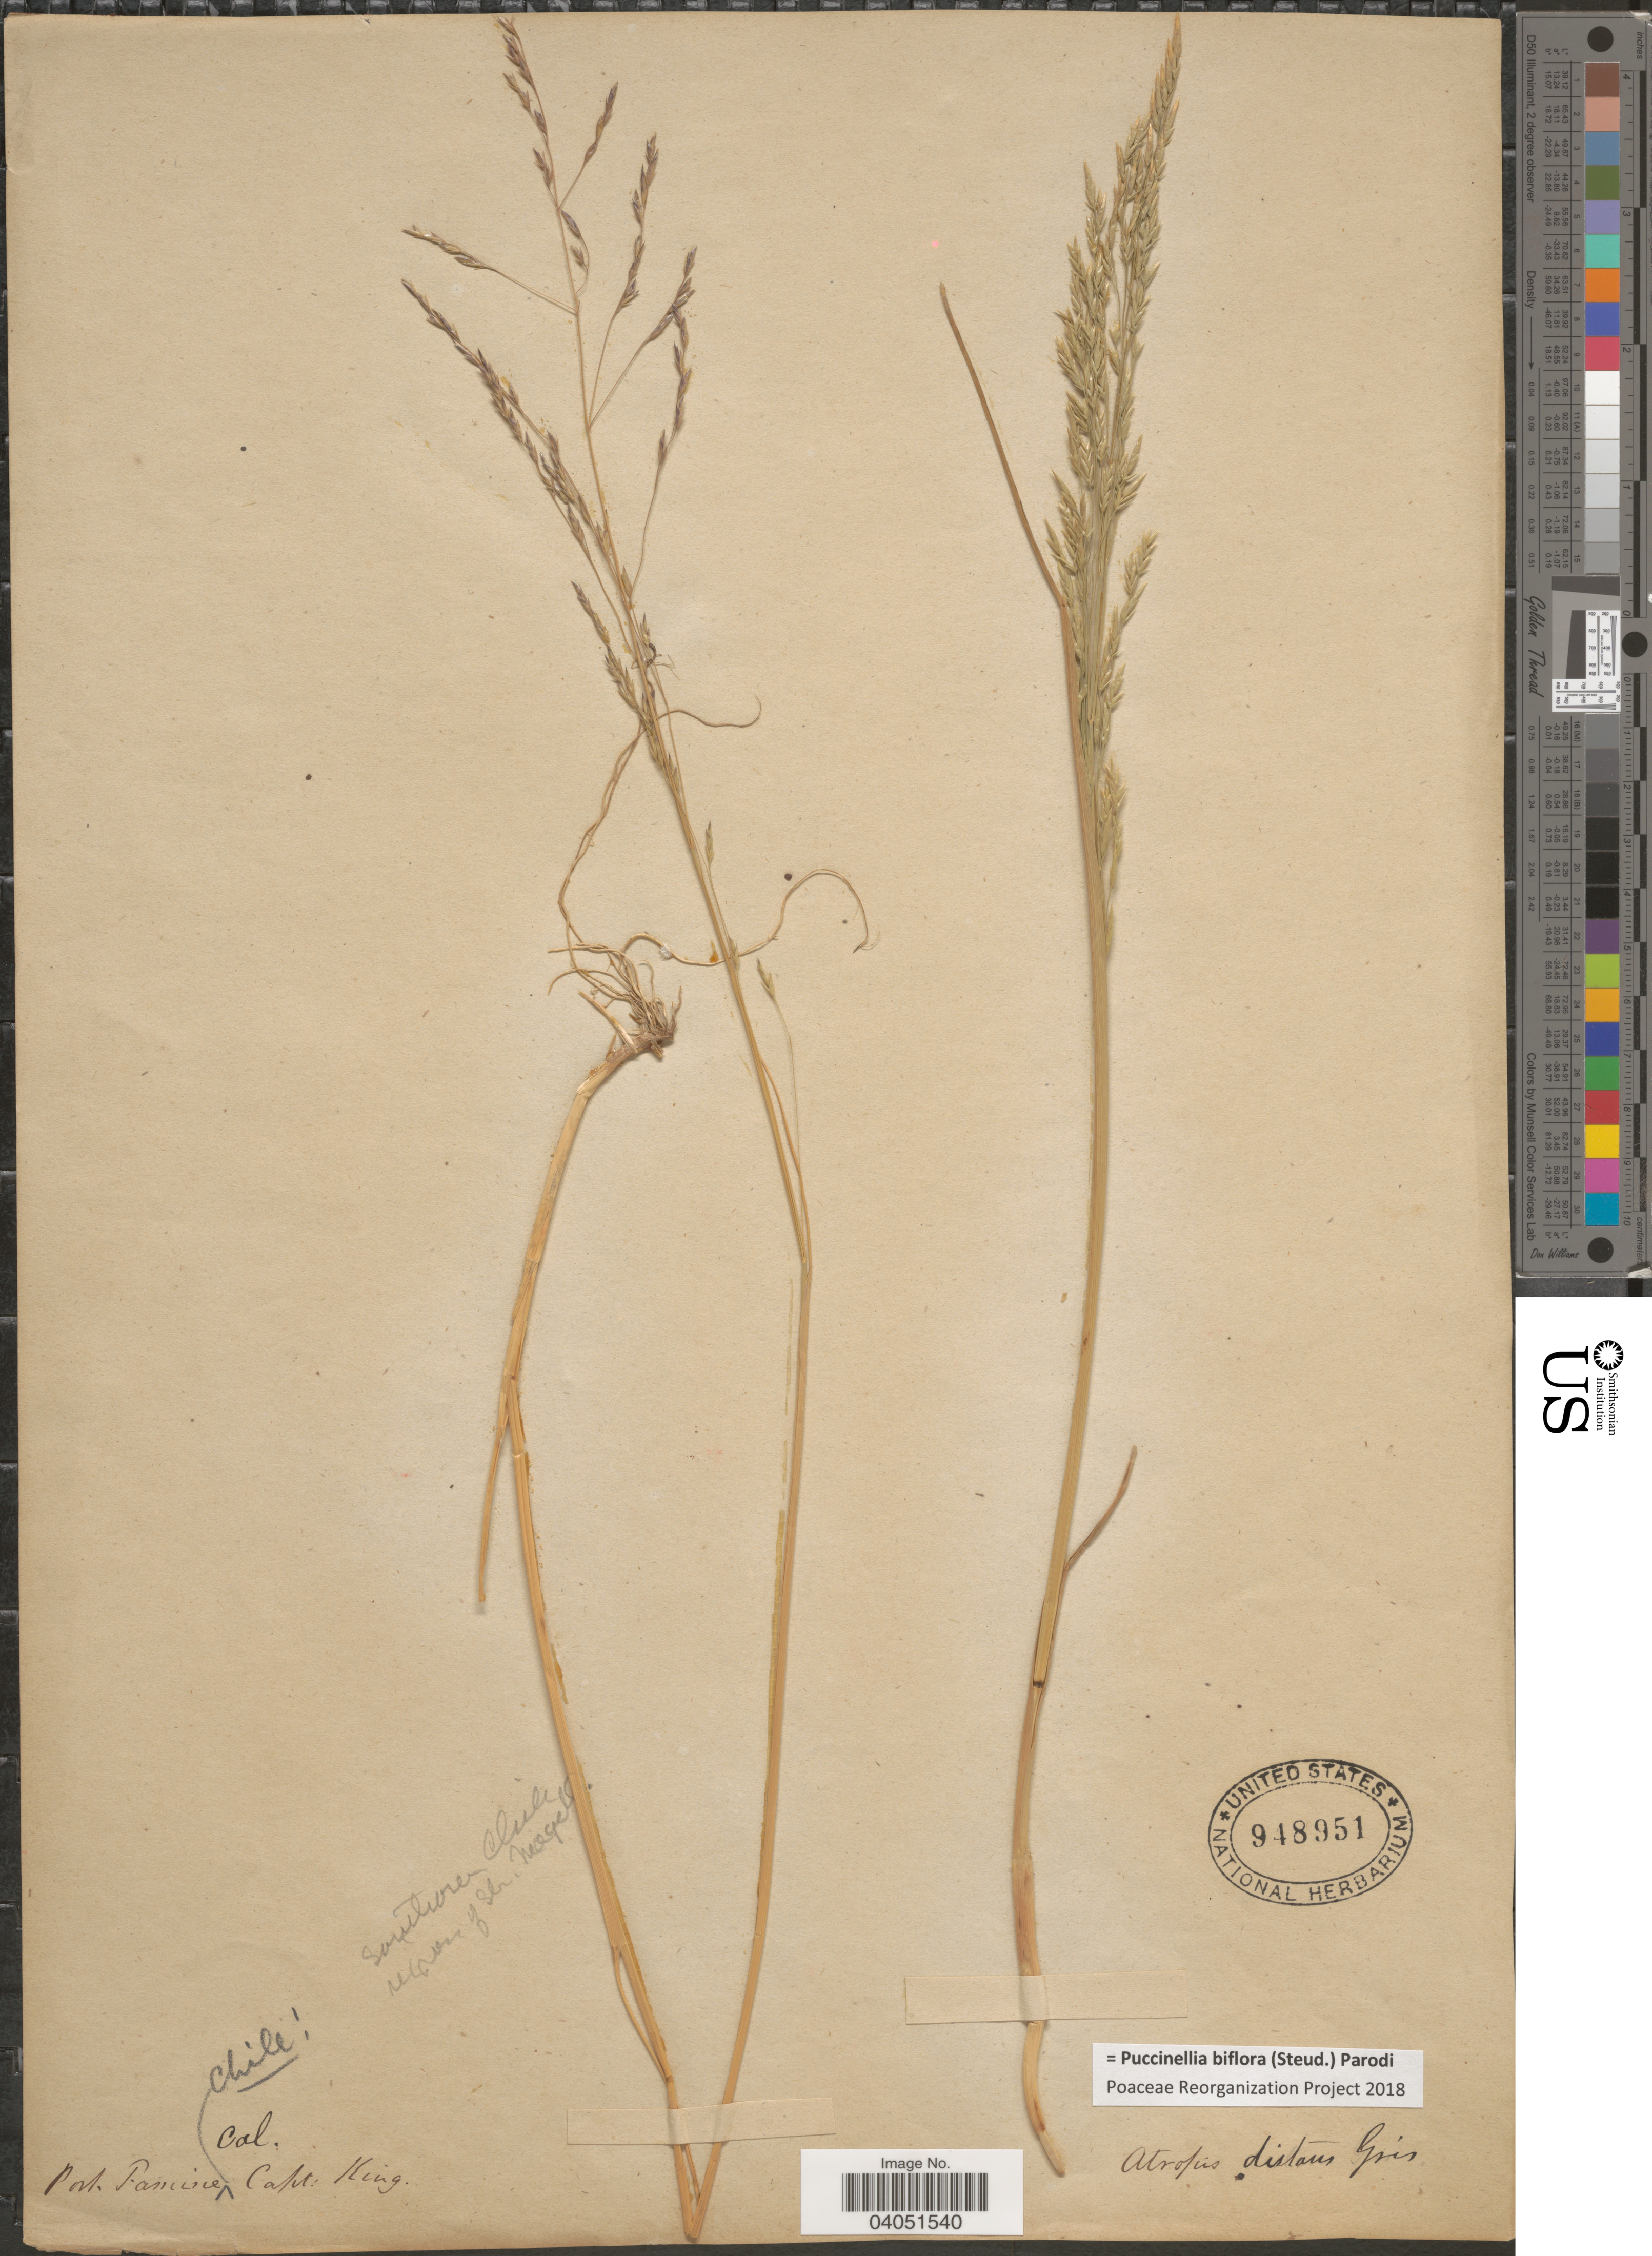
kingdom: Plantae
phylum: Tracheophyta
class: Liliopsida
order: Poales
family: Poaceae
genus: Puccinellia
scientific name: Puccinellia biflora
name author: (Steud.) Parodi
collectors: P. P. King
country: Chile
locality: Port Famine. Southern Chile.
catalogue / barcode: US 948951